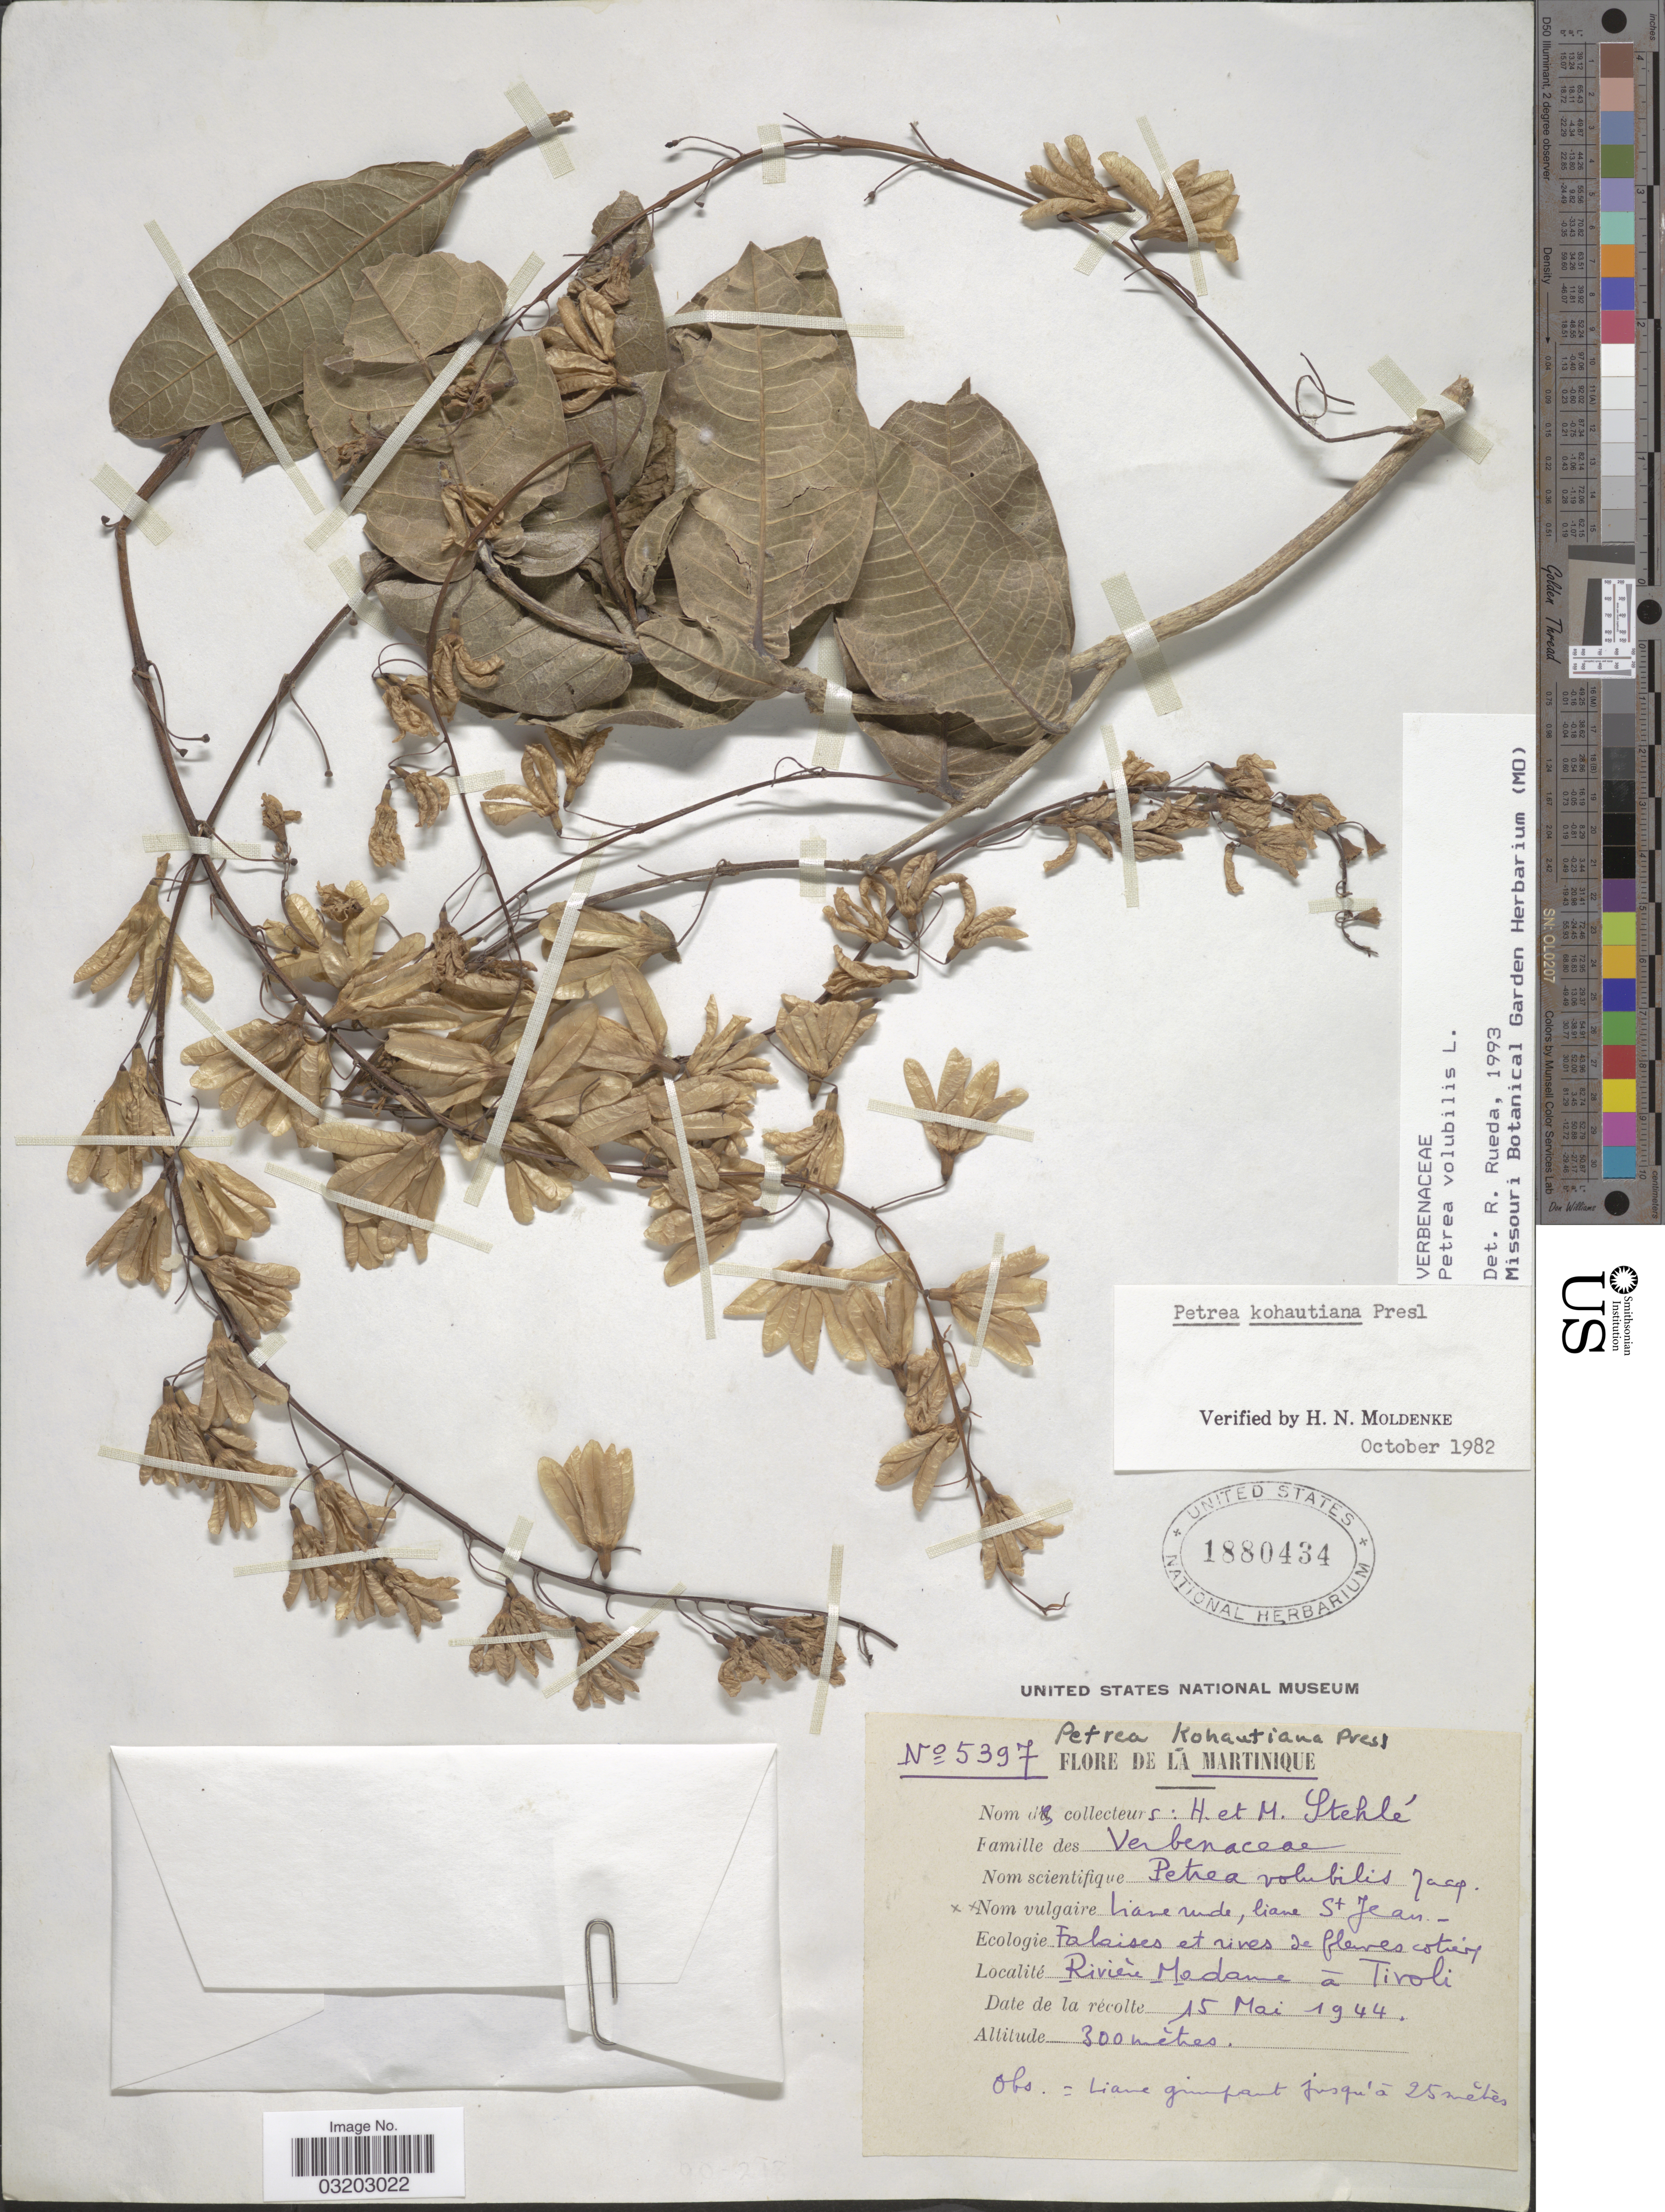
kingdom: Plantae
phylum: Tracheophyta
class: Magnoliopsida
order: Lamiales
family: Verbenaceae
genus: Petrea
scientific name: Petrea volubilis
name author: L.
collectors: H. Stehlé & M. Stehlé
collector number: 5397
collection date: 1944-05-15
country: Martinique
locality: Rivière Madame á Tivoli.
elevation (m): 300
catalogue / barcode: US 1880434